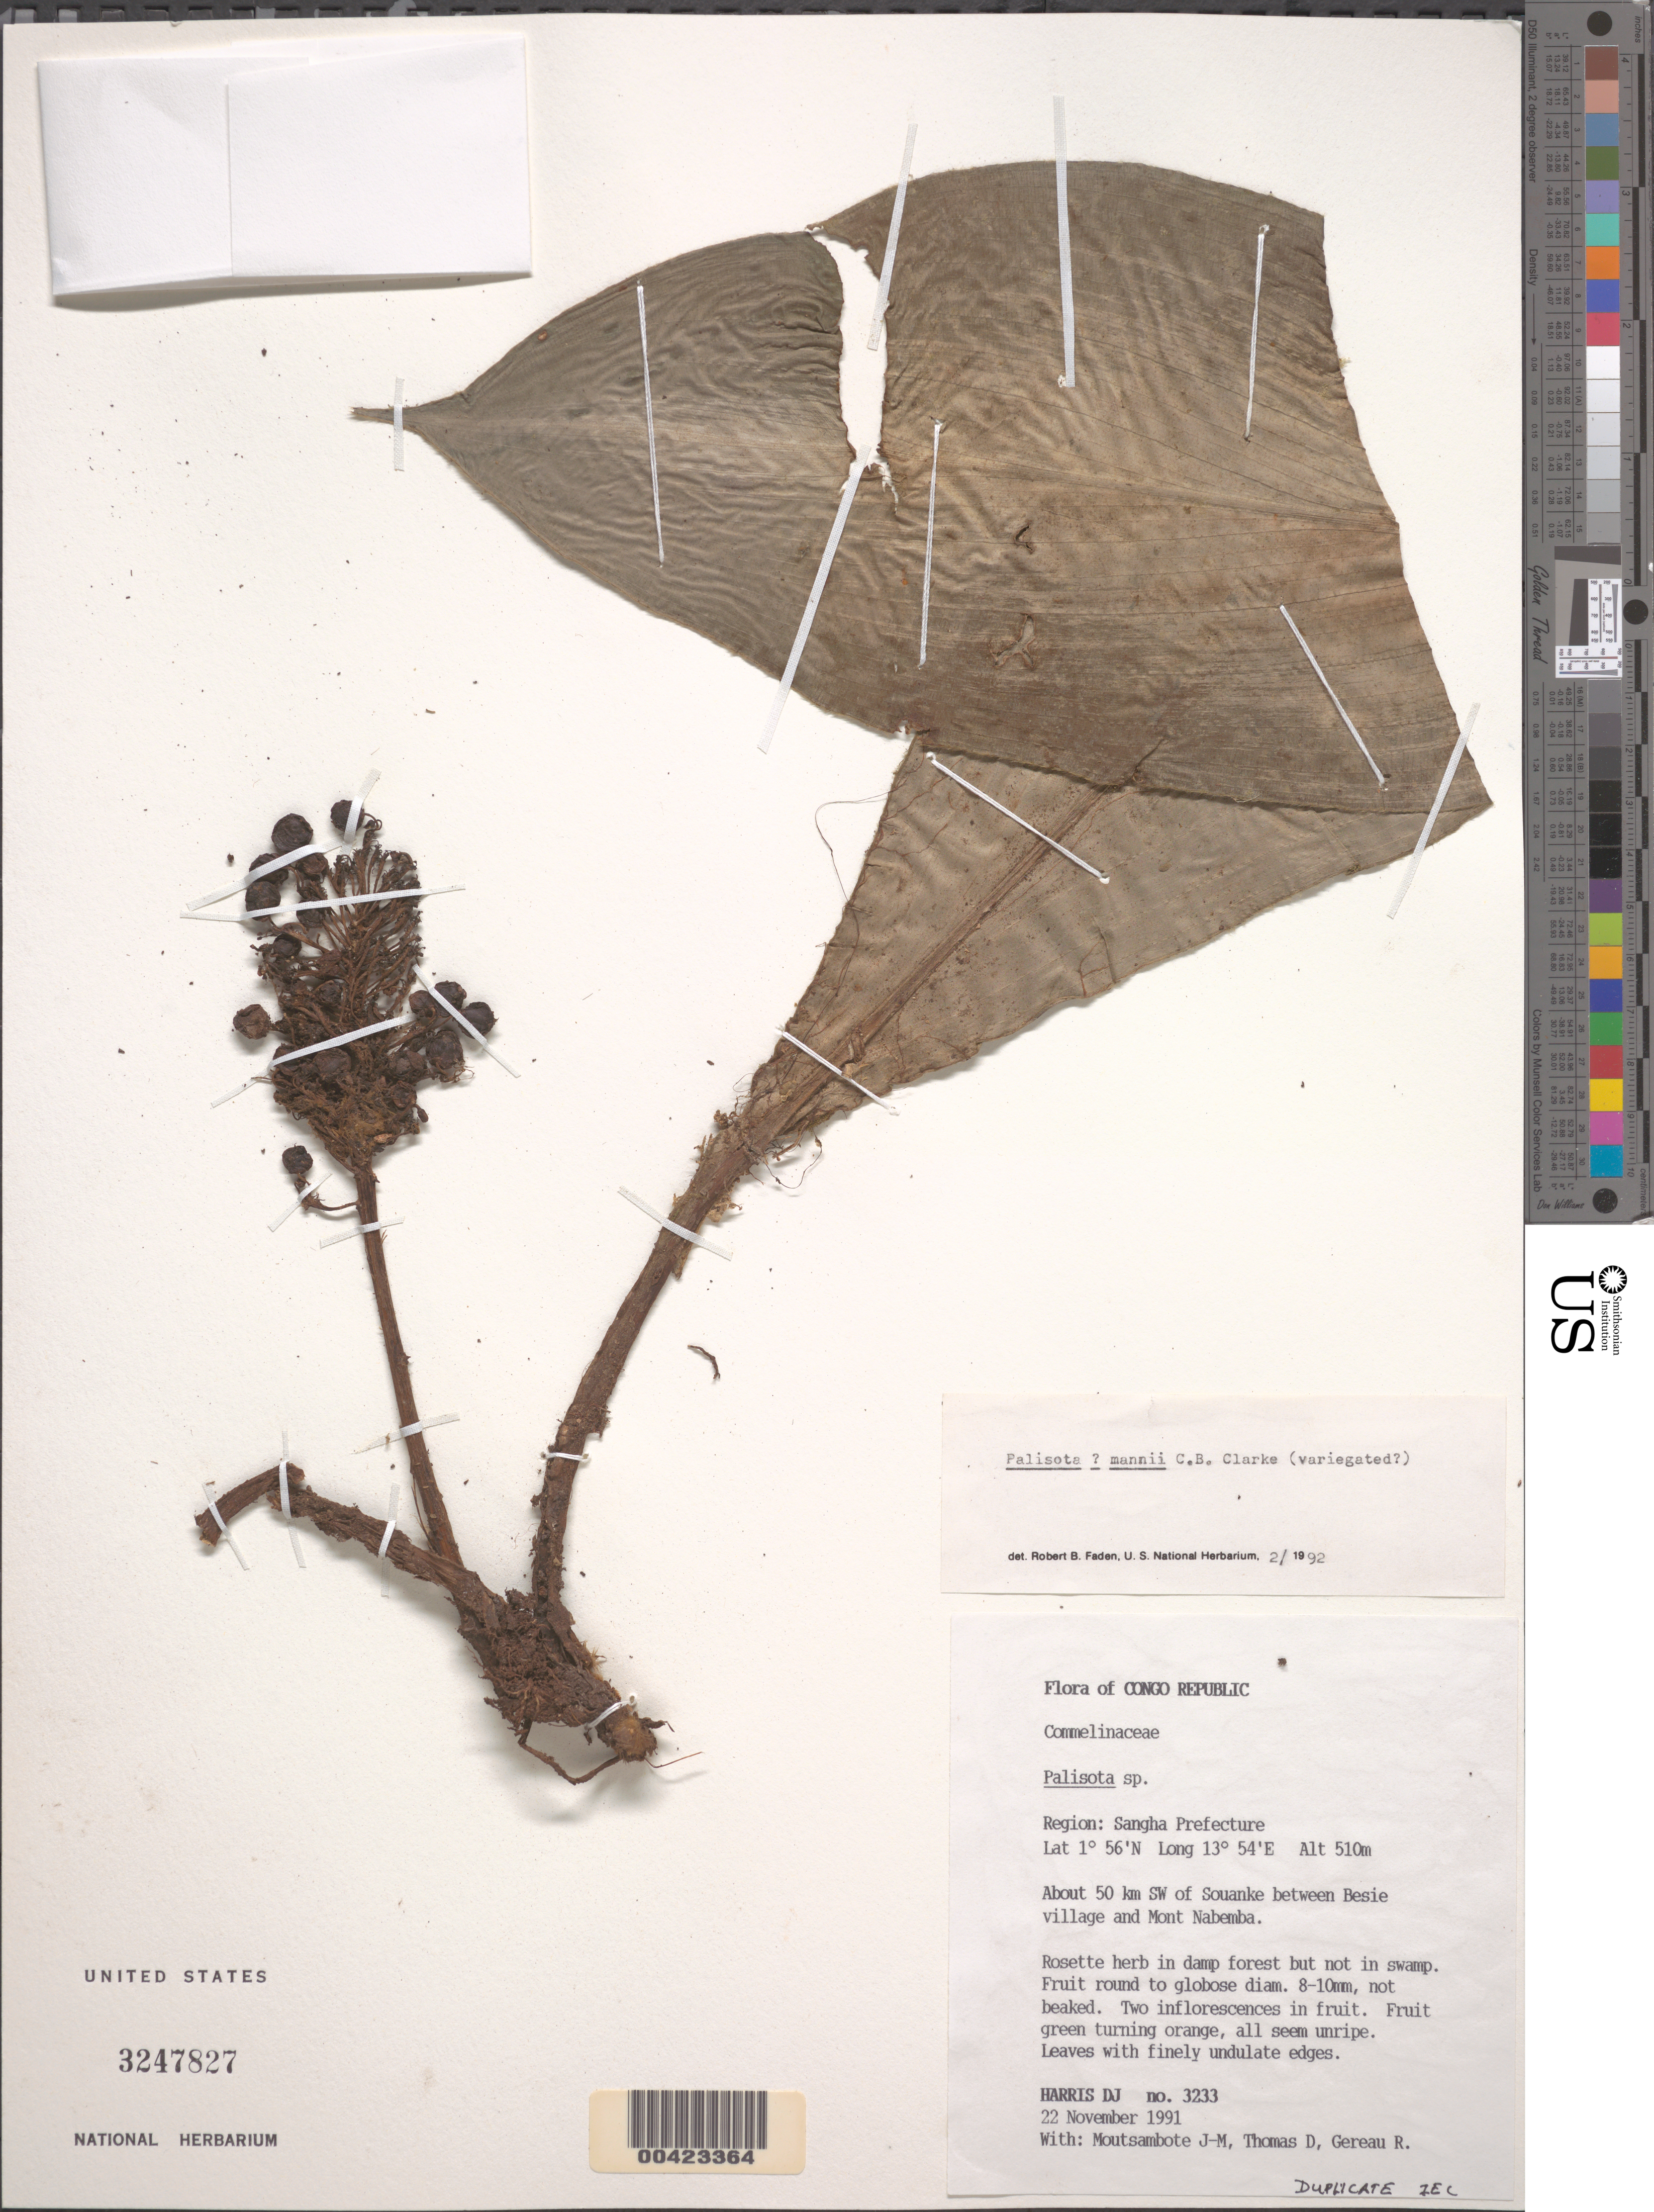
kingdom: Plantae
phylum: Tracheophyta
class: Liliopsida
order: Commelinales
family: Commelinaceae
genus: Palisota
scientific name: Palisota mannii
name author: C.B. Clarke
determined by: Faden, Robert B., (US), Smithsonian Institution - National Museum of Natural History (UNITED STATES)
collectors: D. J. Harris, J. Moutsambote, D. Thomas & R. E. Gereau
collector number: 3233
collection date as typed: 22 Nov 1991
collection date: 1991-11-22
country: Congo, Republic of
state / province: Sangha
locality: SW of Souanke between besie and mont Nabemba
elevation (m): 510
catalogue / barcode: US 3247827